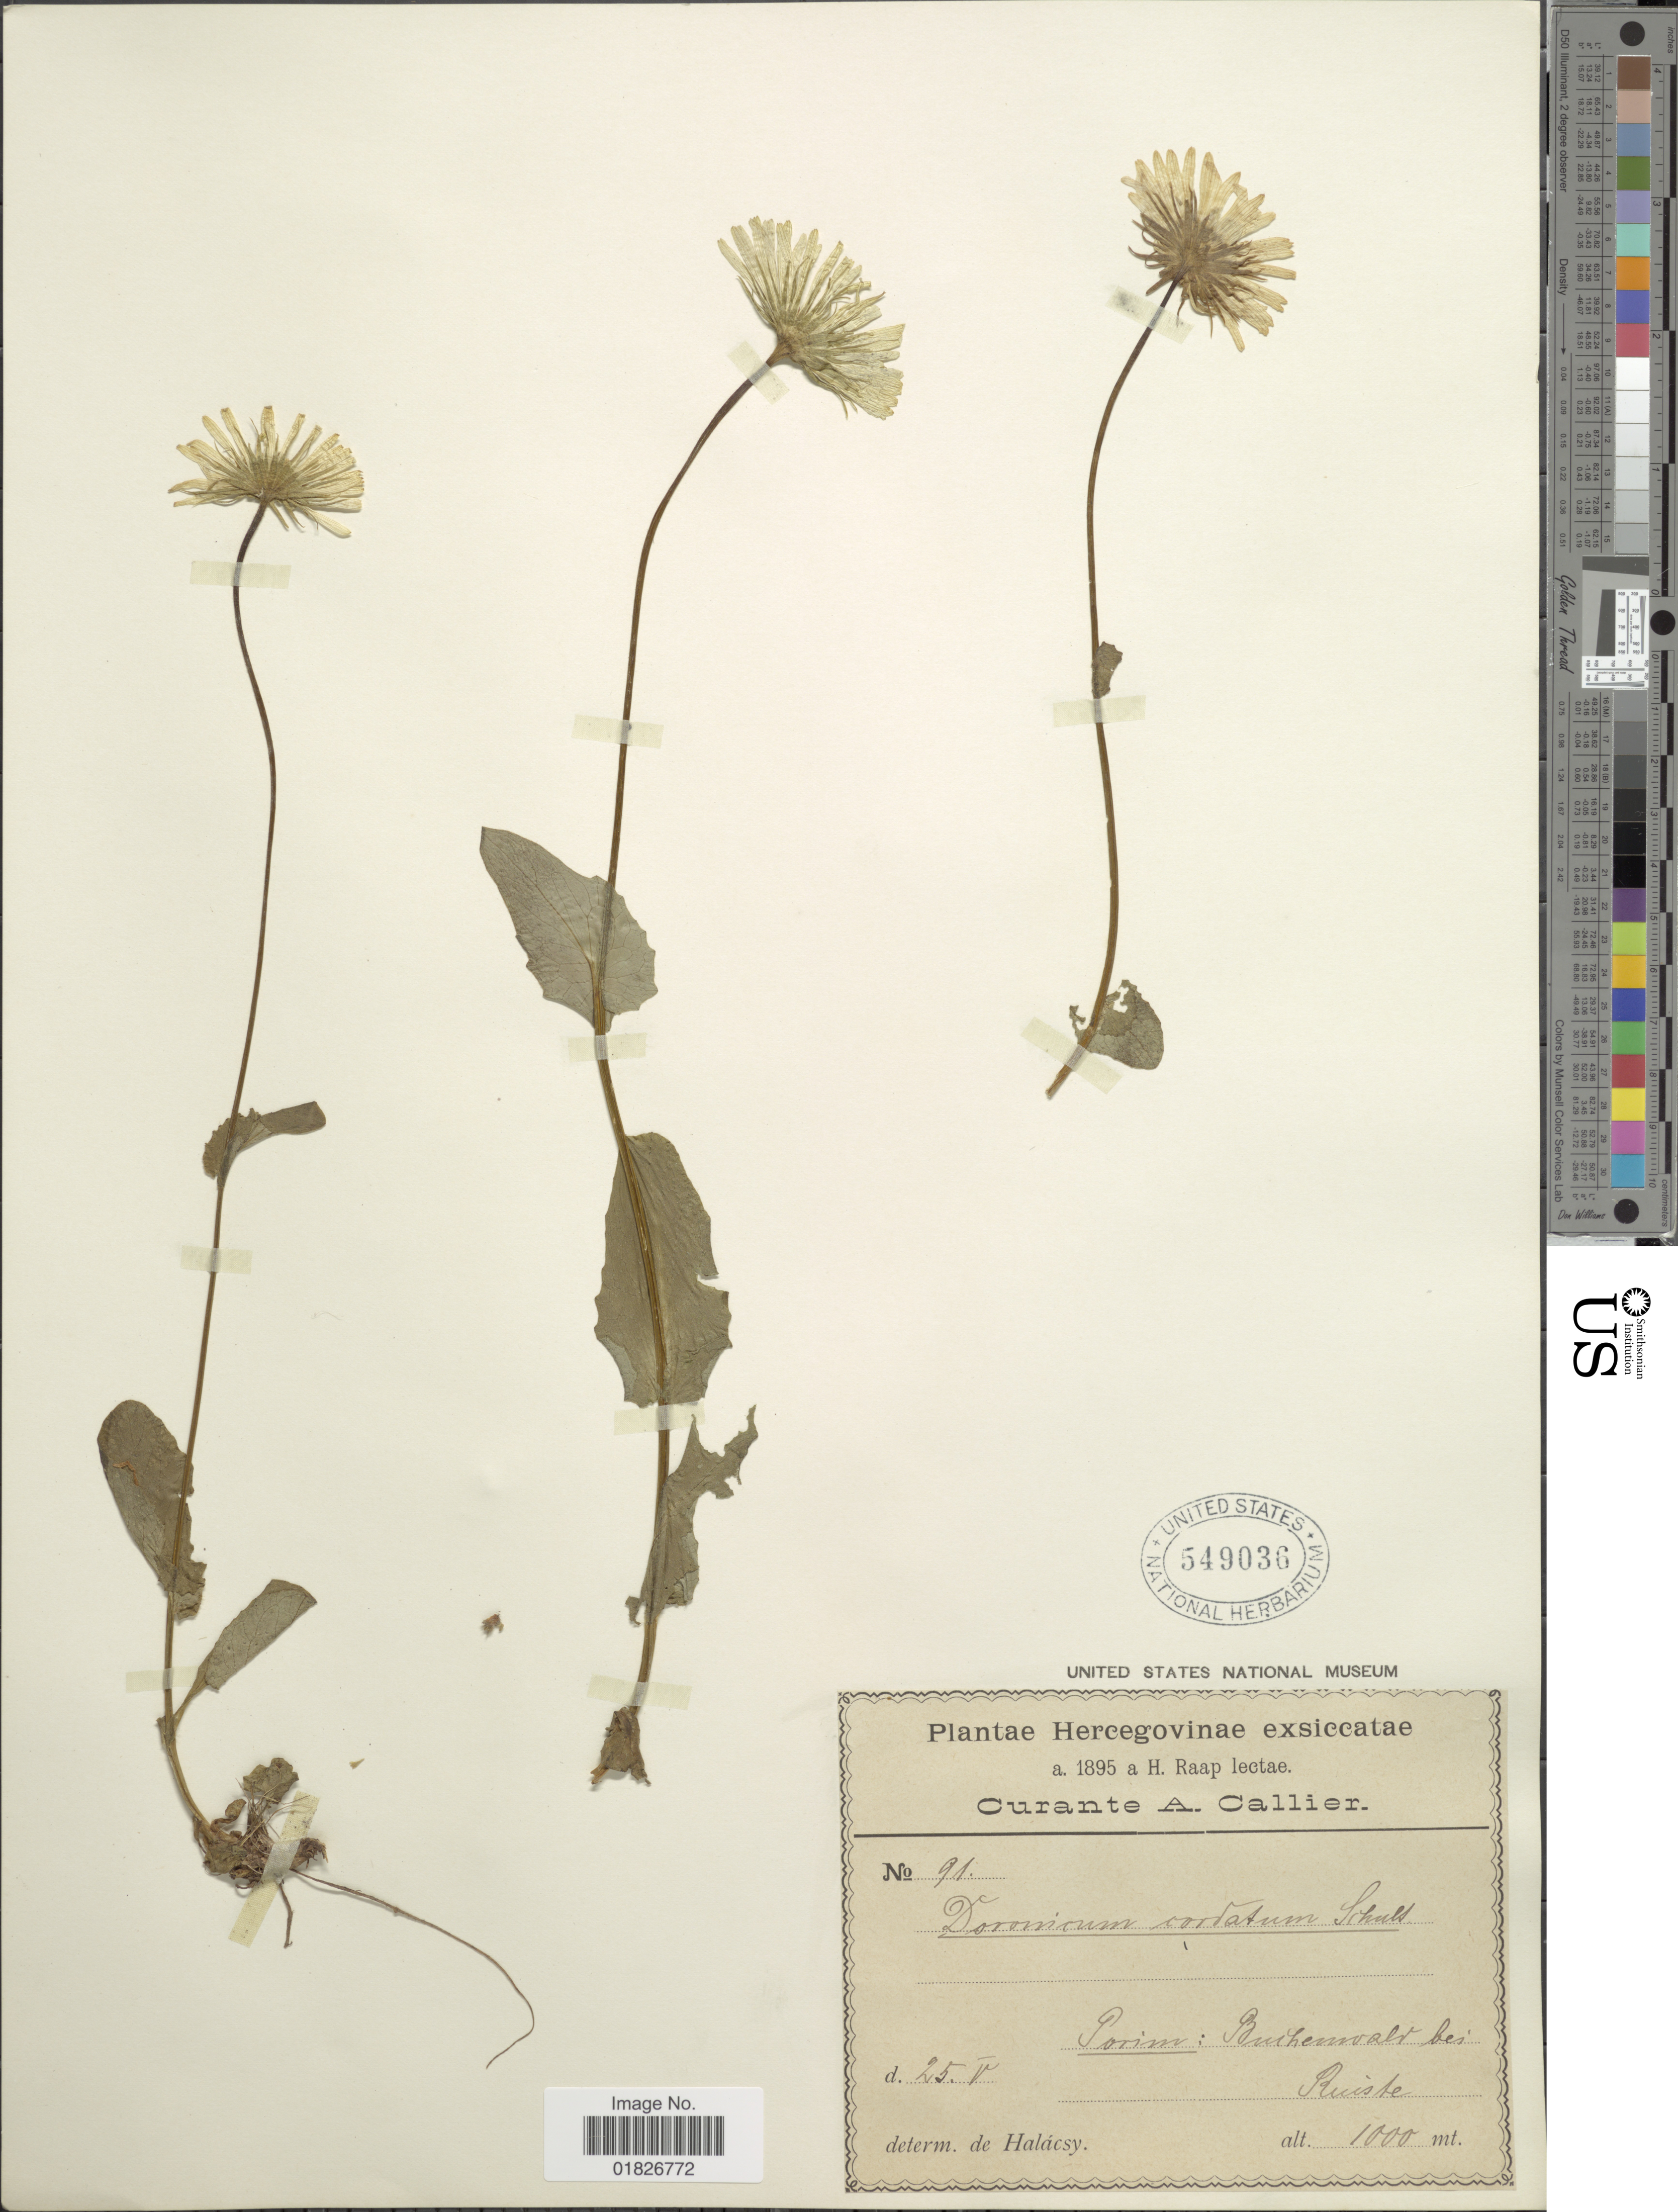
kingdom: Plantae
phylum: Tracheophyta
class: Magnoliopsida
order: Asterales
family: Asteraceae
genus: Doronicum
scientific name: Doronicum pardalianches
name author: L.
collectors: H. Raap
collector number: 91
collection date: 1895-05-25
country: Bosnia and Herzegovina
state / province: Federation of B&H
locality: Hercegovinae, Porim, Buihemoalr bei Rujište [interpreted]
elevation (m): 1000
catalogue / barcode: US 549036